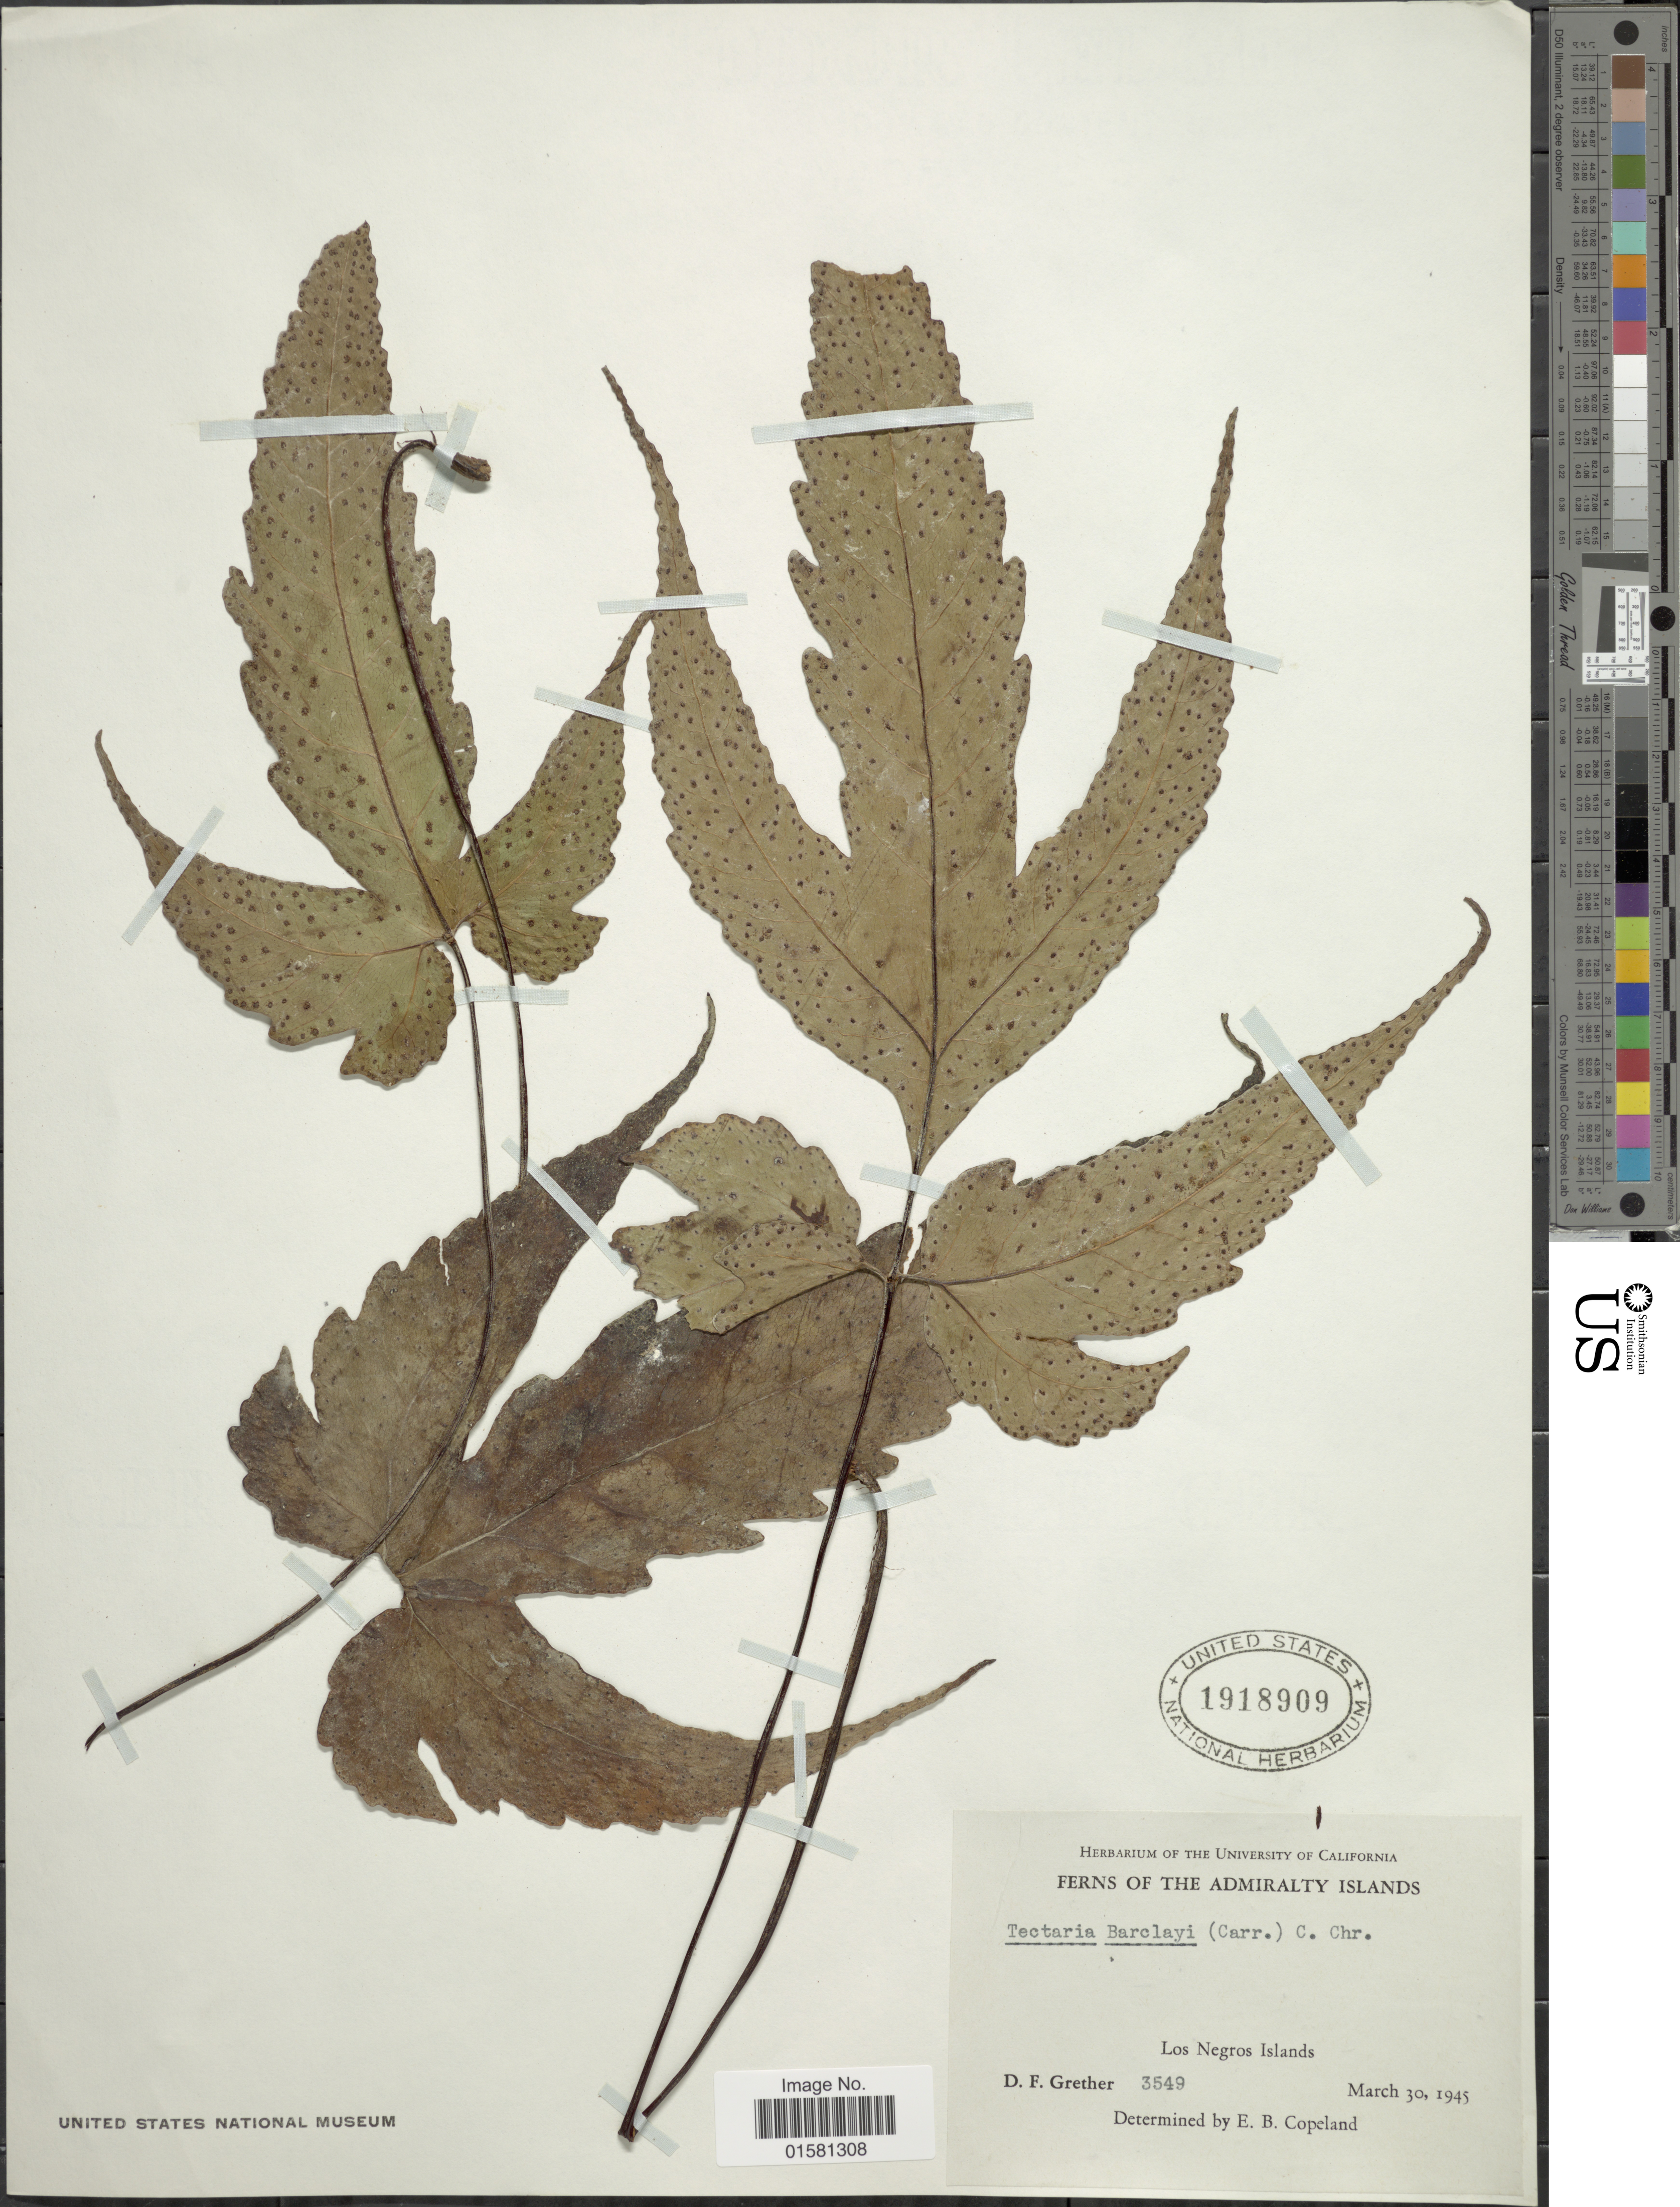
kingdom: Plantae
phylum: Tracheophyta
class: Polypodiopsida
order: Polypodiales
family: Tectariaceae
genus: Tectaria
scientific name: Tectaria barclayi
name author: (Carruth.) C. Chr.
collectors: D. F. Grether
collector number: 3549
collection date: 1945-03-30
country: Papua New Guinea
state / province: Manus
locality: Admirality Islands, Los Negros Islands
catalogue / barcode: US 1918909